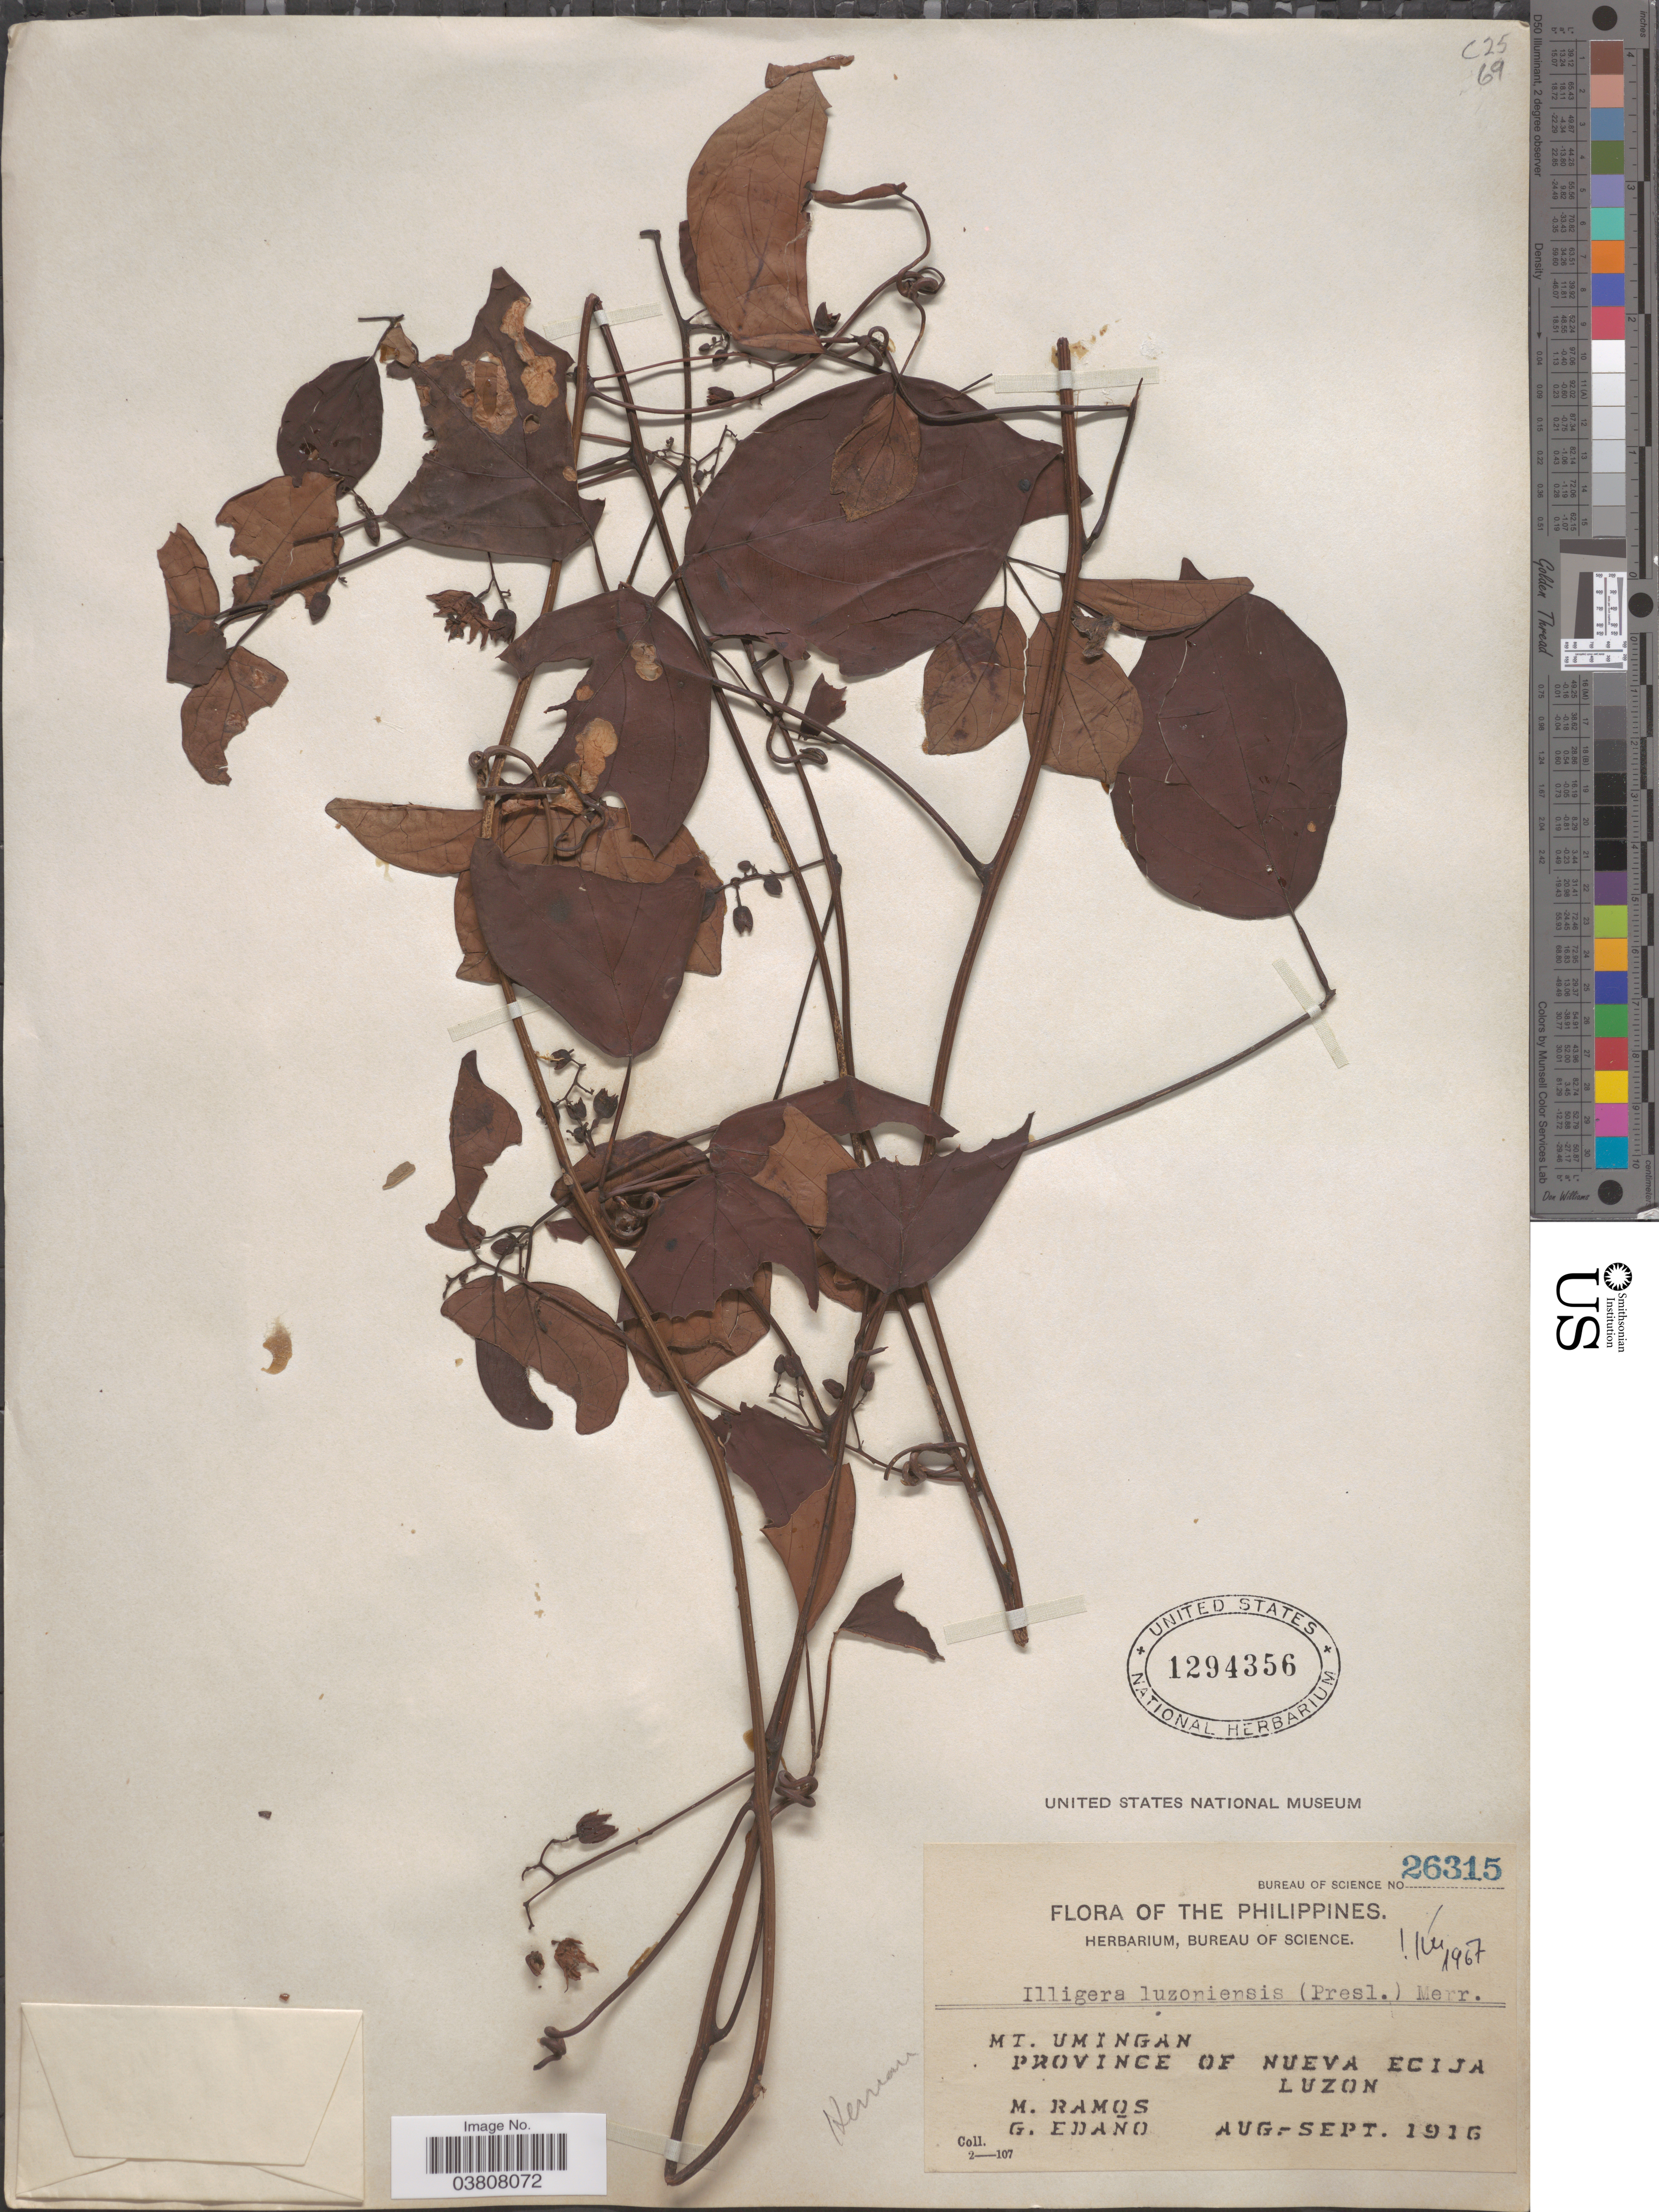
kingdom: Plantae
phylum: Tracheophyta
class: Magnoliopsida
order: Laurales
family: Hernandiaceae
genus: Illigera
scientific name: Illigera luzonensis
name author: (C. Presl) Merr.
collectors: M. Ramos & G. Edaño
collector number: Bureau of Science26315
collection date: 1916-08/1916-09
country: Philippines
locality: Mt. Umingan. Province of Nueva Ecija. Luzon.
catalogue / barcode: US 1294356